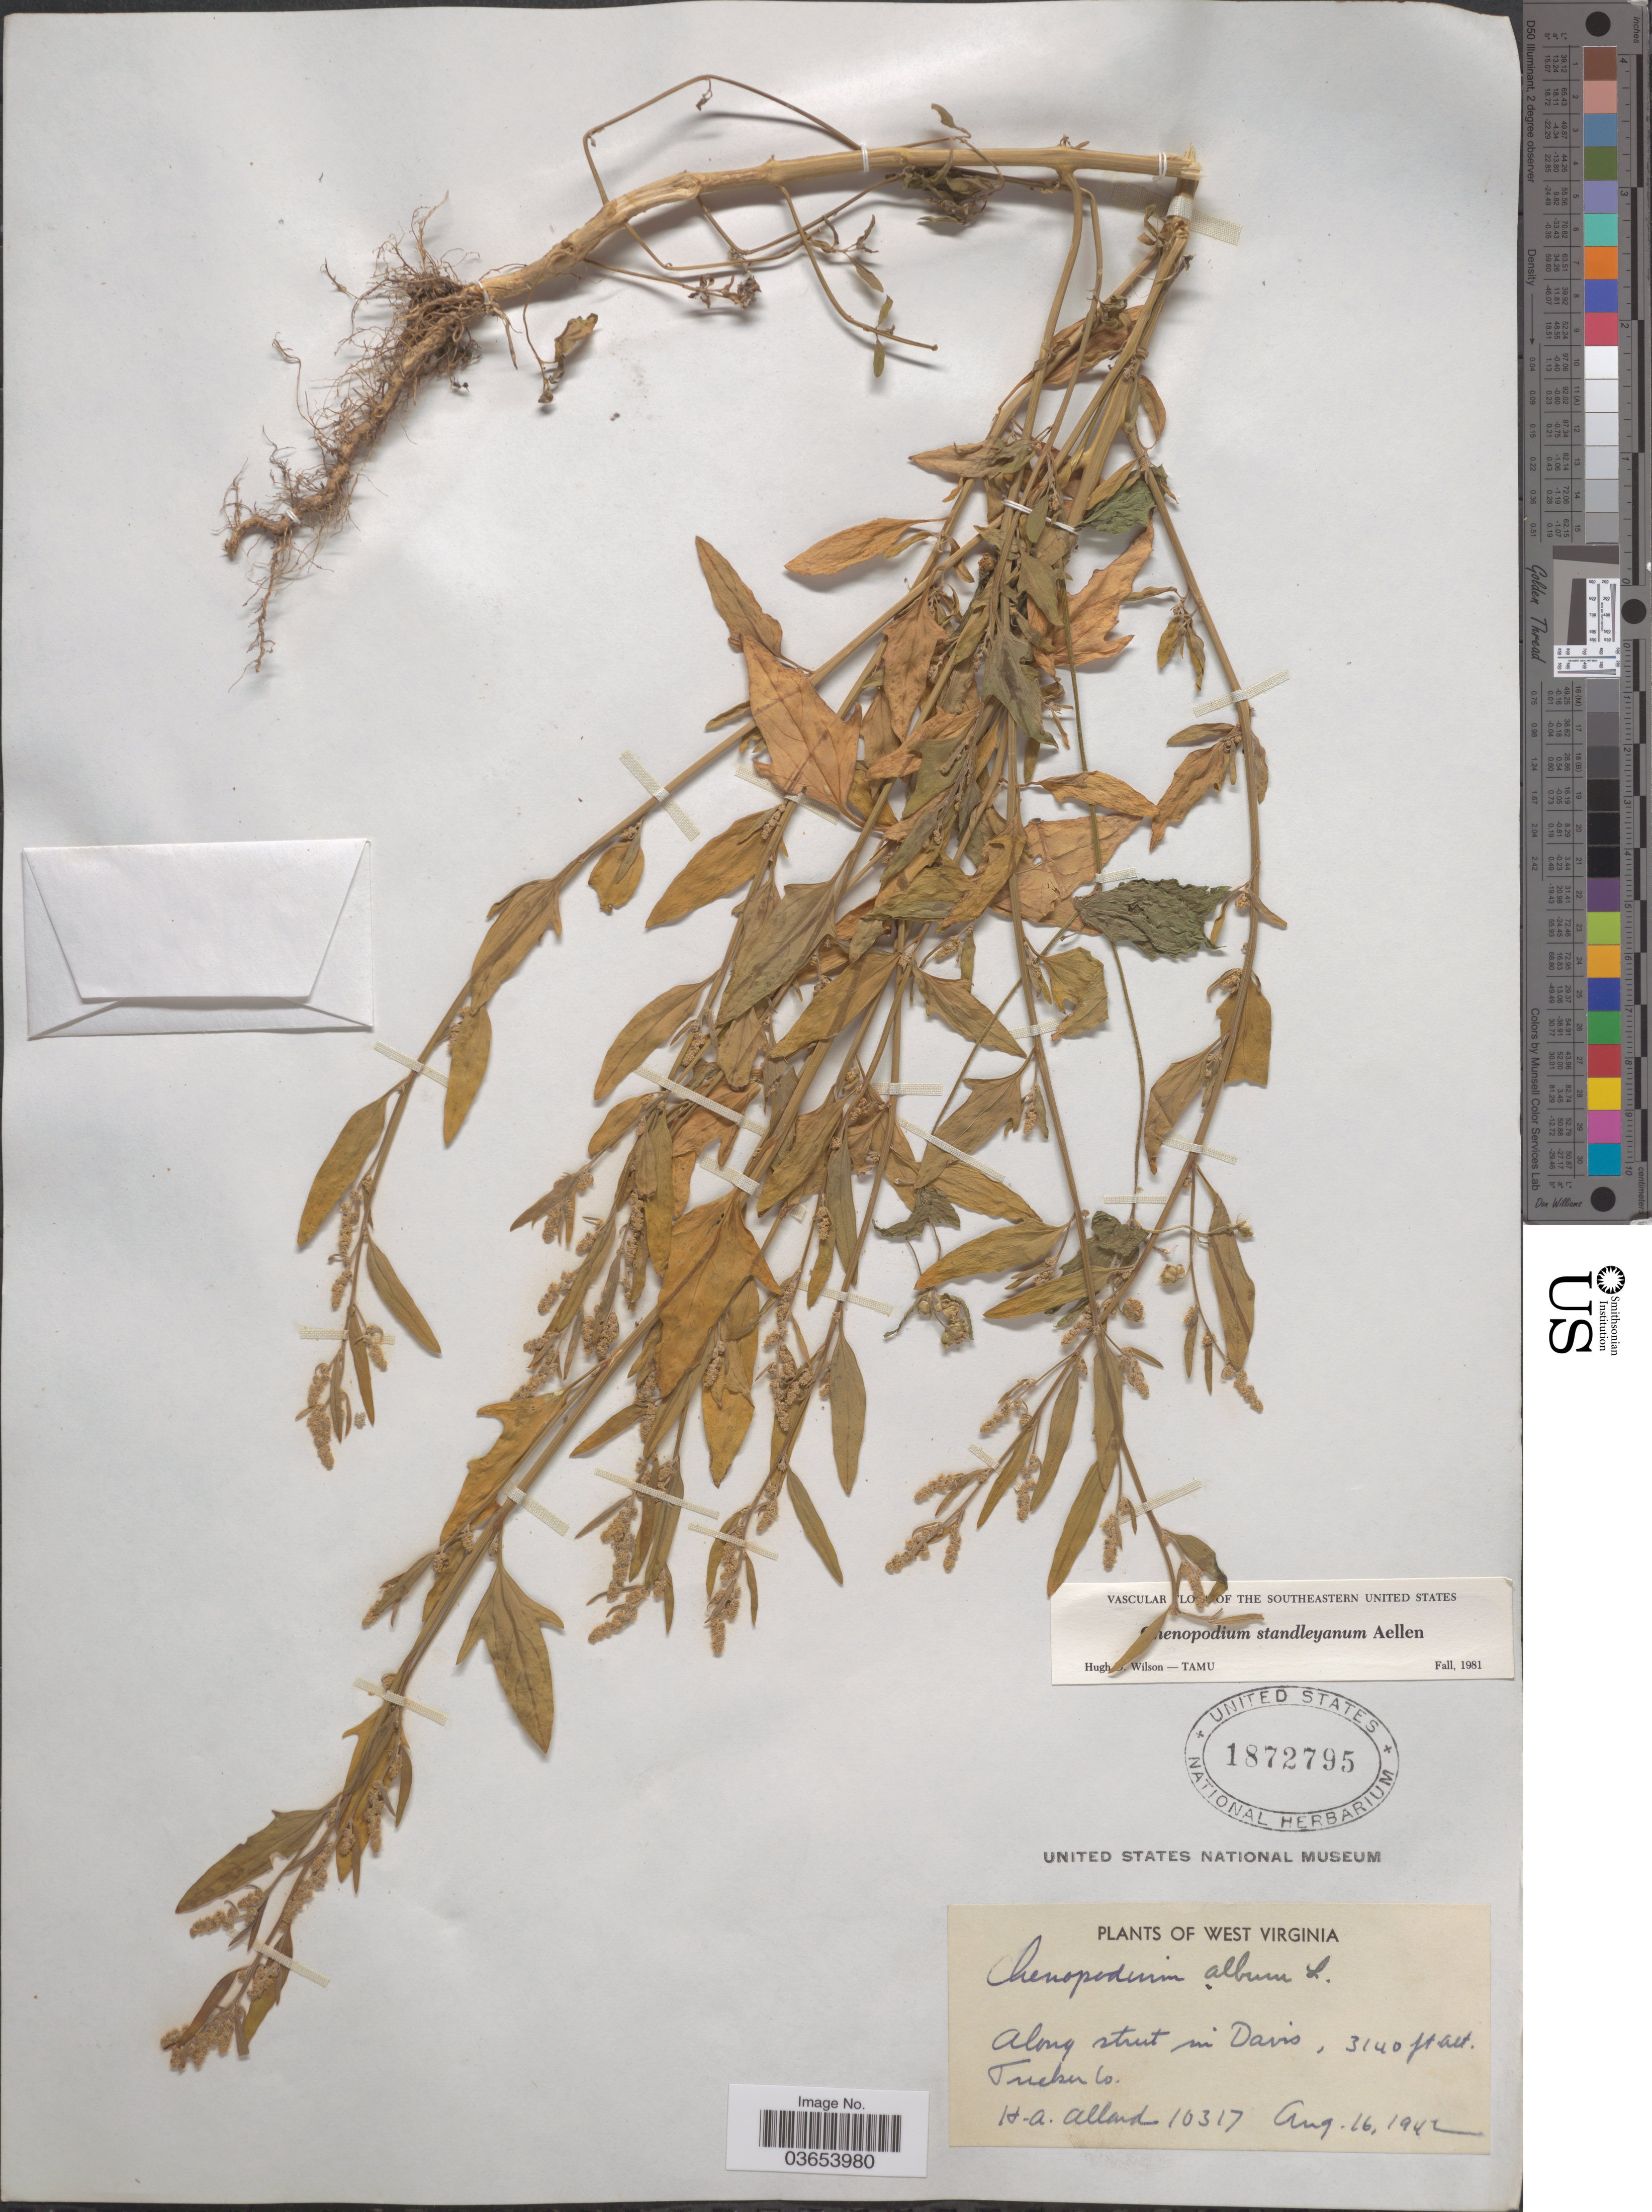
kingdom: Plantae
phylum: Tracheophyta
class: Magnoliopsida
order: Caryophyllales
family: Amaranthaceae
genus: Chenopodium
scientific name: Chenopodium standleyanum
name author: Aellen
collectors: H. A. Allard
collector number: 10317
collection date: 1942-08-16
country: United States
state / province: West Virginia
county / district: Tucker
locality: Along street in Davis, Tucker Co.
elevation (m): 957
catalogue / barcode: US 1872795